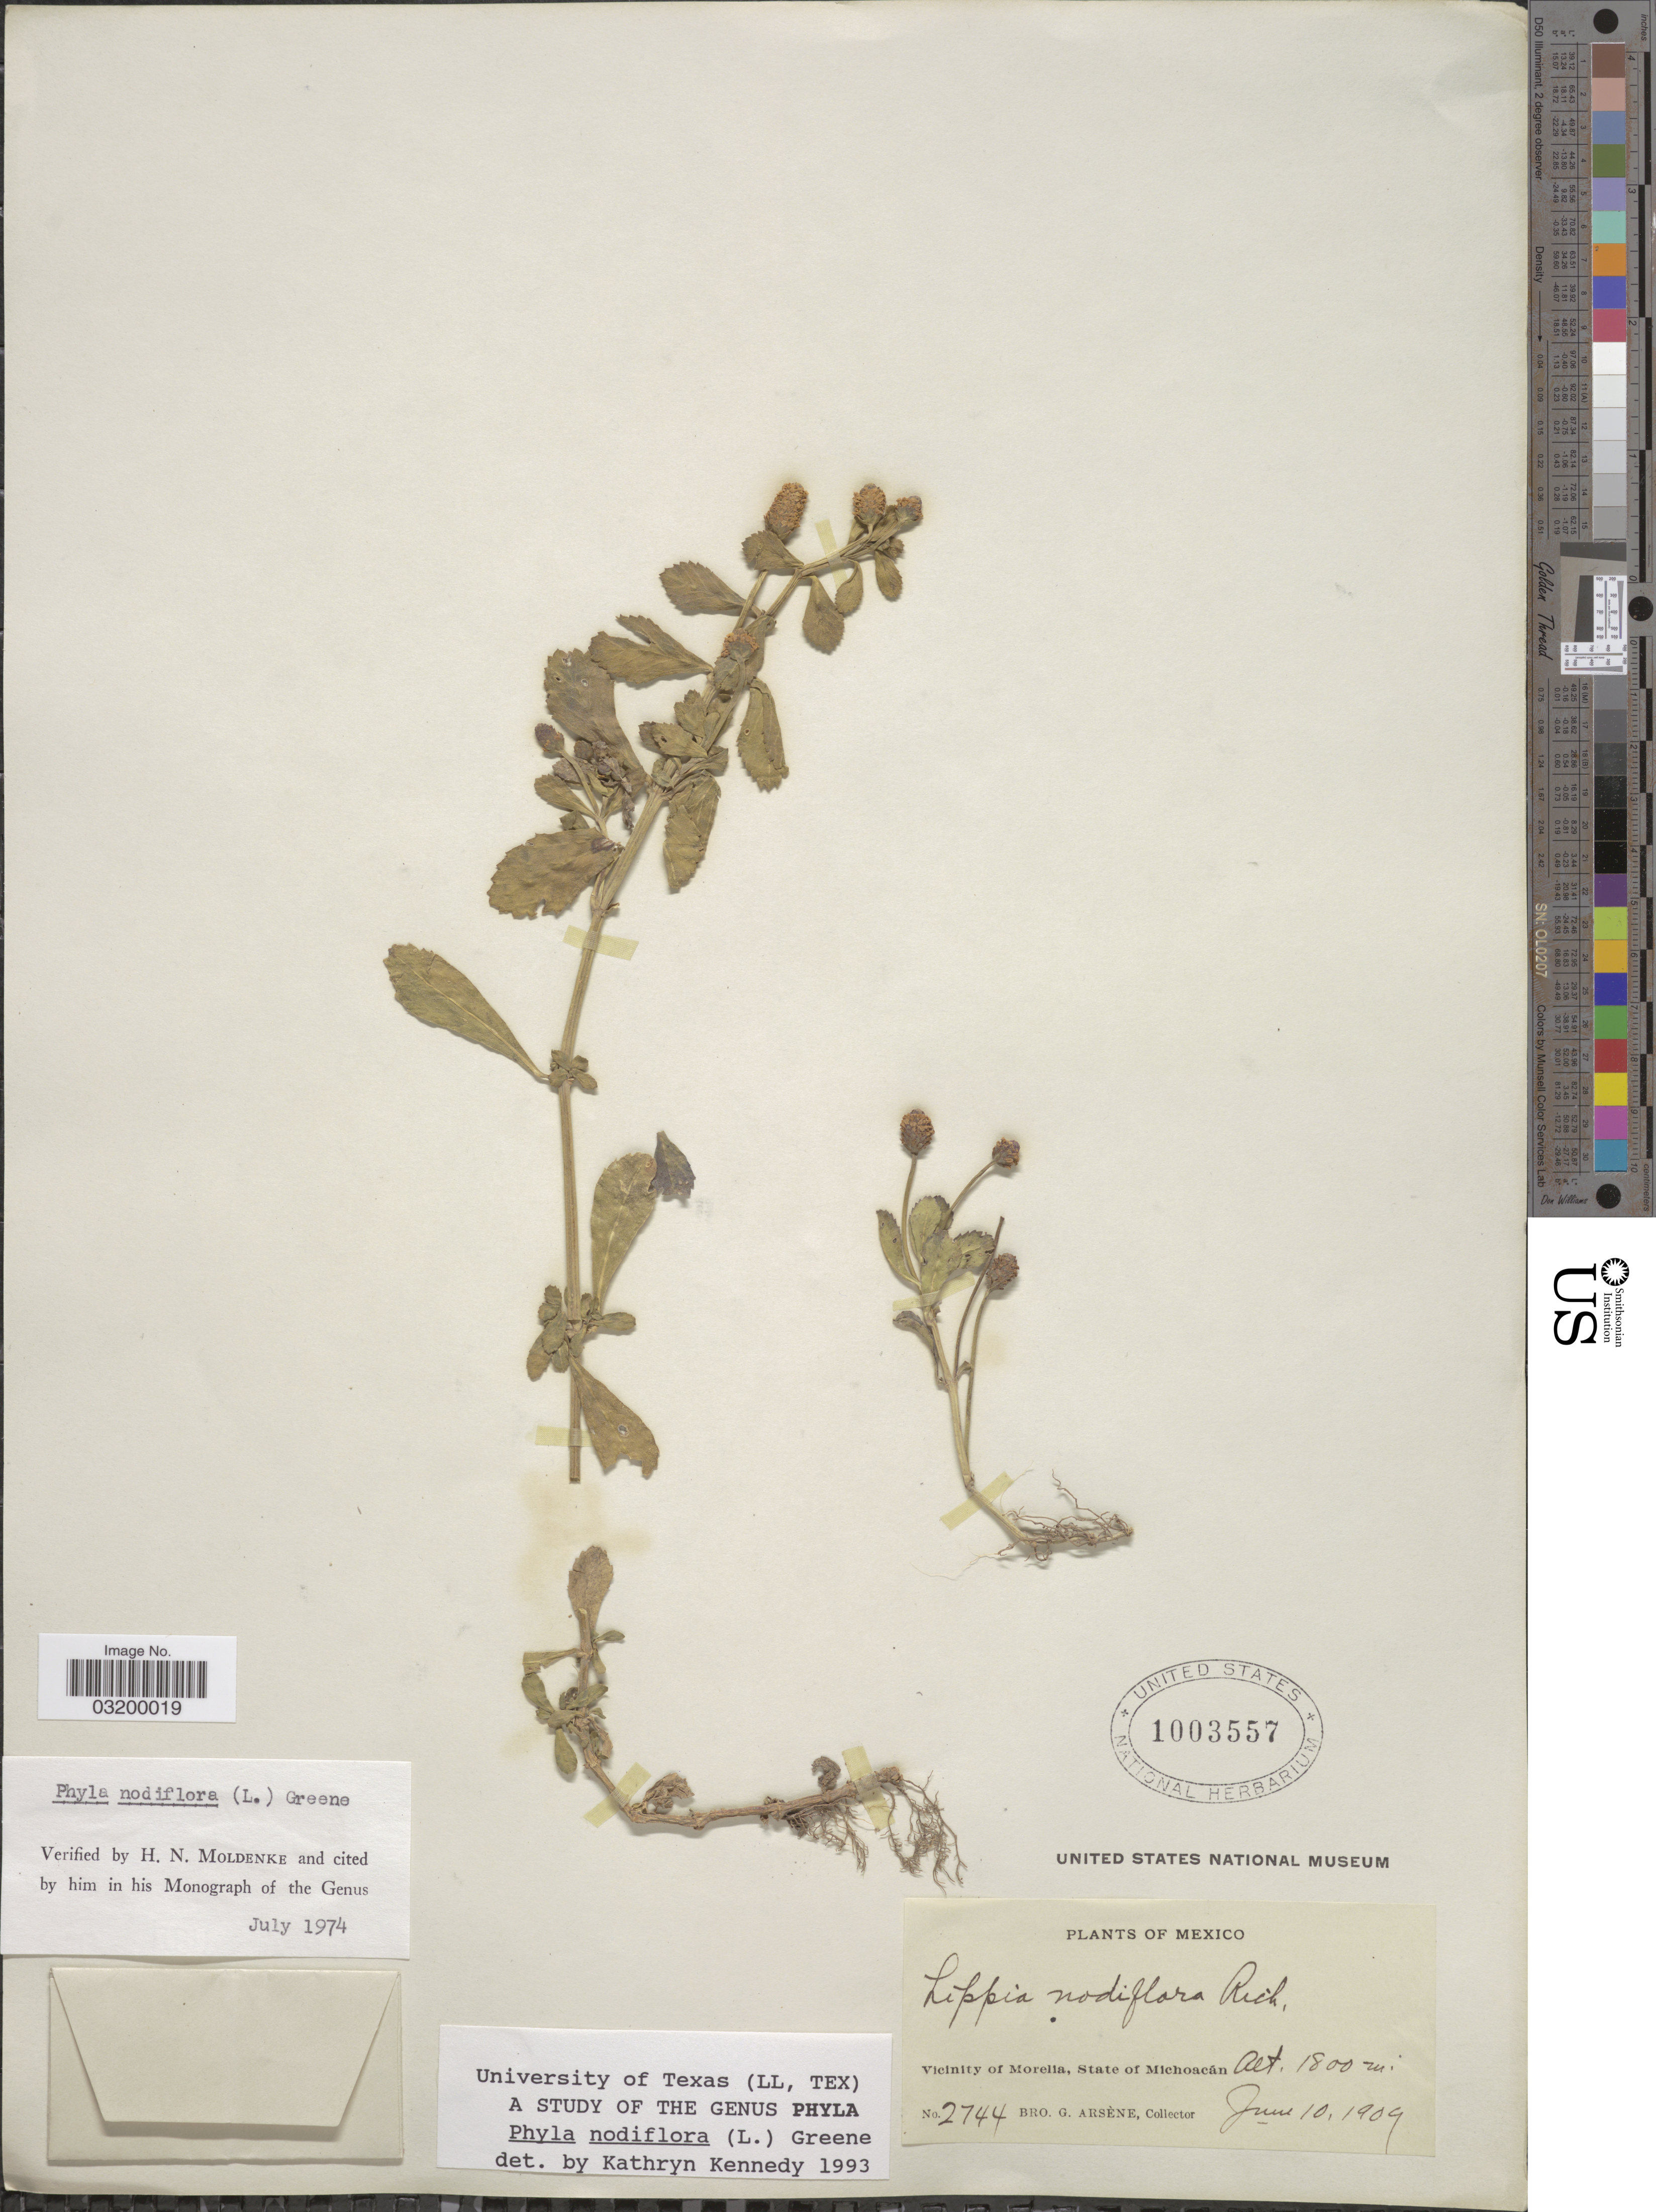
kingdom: Plantae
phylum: Tracheophyta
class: Magnoliopsida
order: Lamiales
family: Verbenaceae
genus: Phyla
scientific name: Phyla nodiflora var. nodiflora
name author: (L.) Greene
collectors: Bro. G. Arsène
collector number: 2744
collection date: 1909-06-10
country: Mexico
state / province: Michoacán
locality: Vicinity of Morelia.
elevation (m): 1800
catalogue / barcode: US 1003557